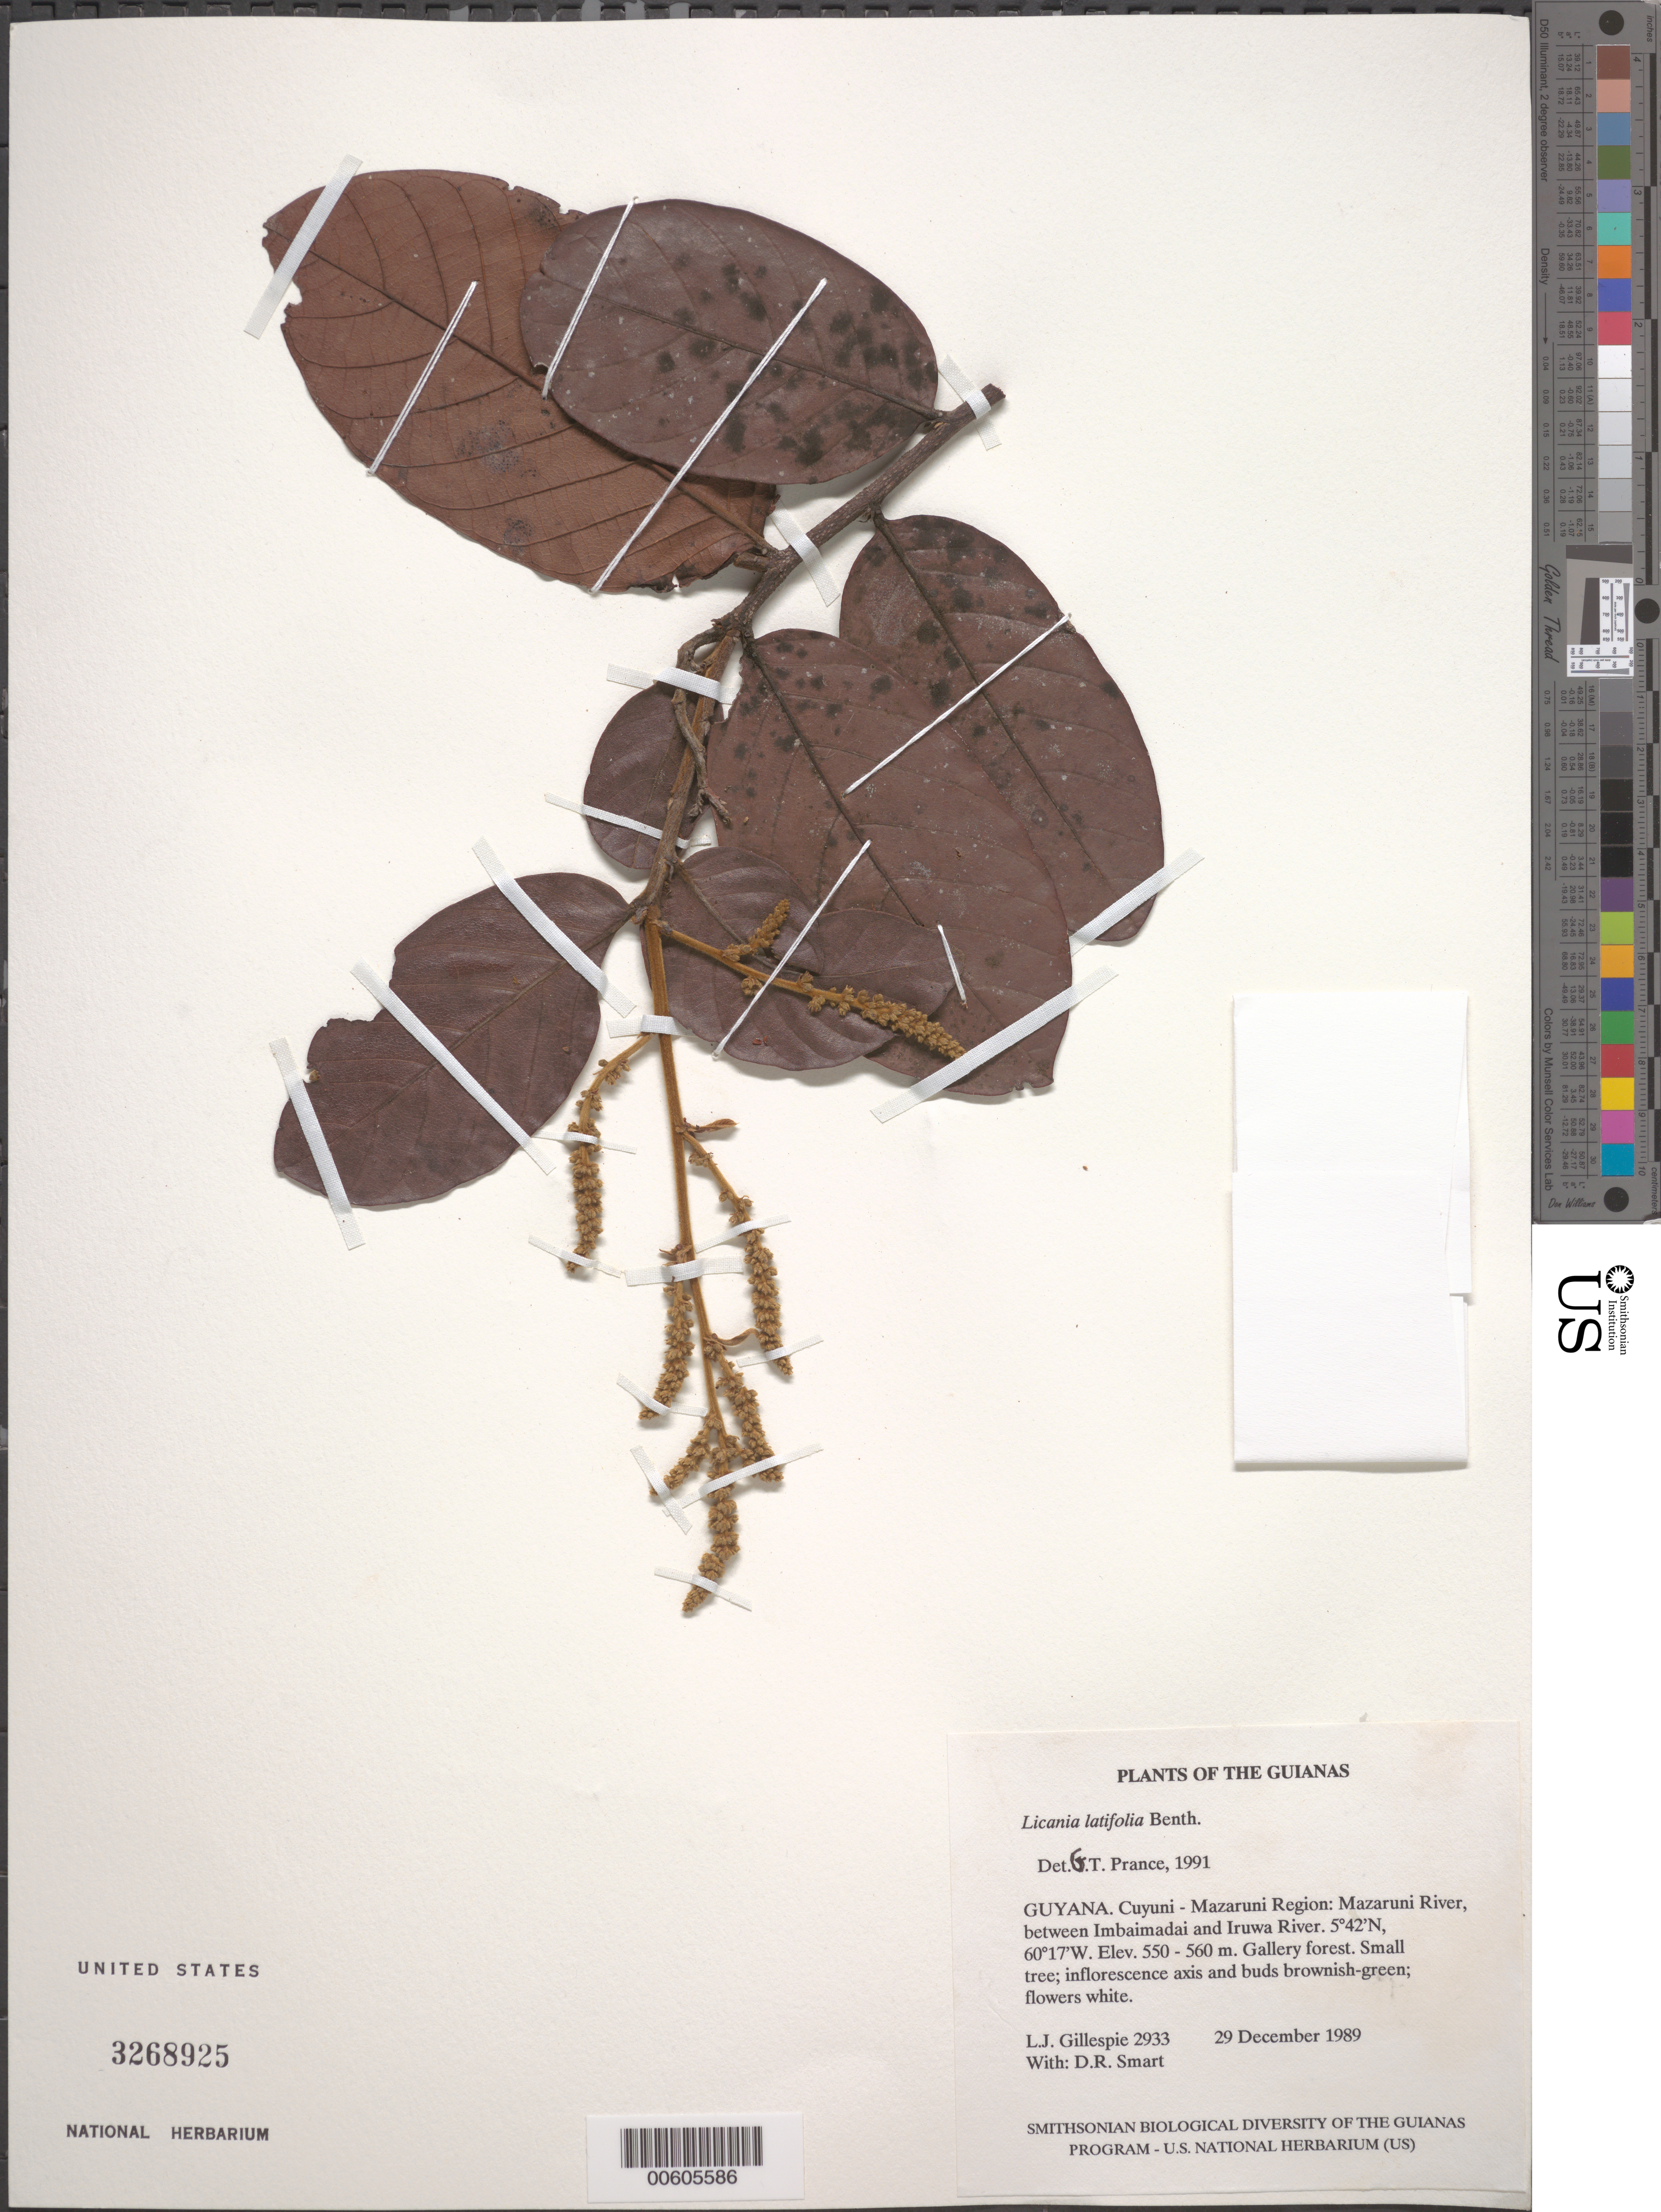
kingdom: Plantae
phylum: Tracheophyta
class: Magnoliopsida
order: Malpighiales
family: Chrysobalanaceae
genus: Hymenopus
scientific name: Hymenopus latifolius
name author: (Benth. ex Hook. f.) Sothers & Prance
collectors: L. J. Gillespie & D. R. Smart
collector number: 2933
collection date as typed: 29 December 1989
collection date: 1989-12-29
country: Guyana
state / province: Cuyuni-Mazaruni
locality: Mazaruni River, between Imbaimadai and Iruwa River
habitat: Gallery forest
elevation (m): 550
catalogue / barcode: US 3268925